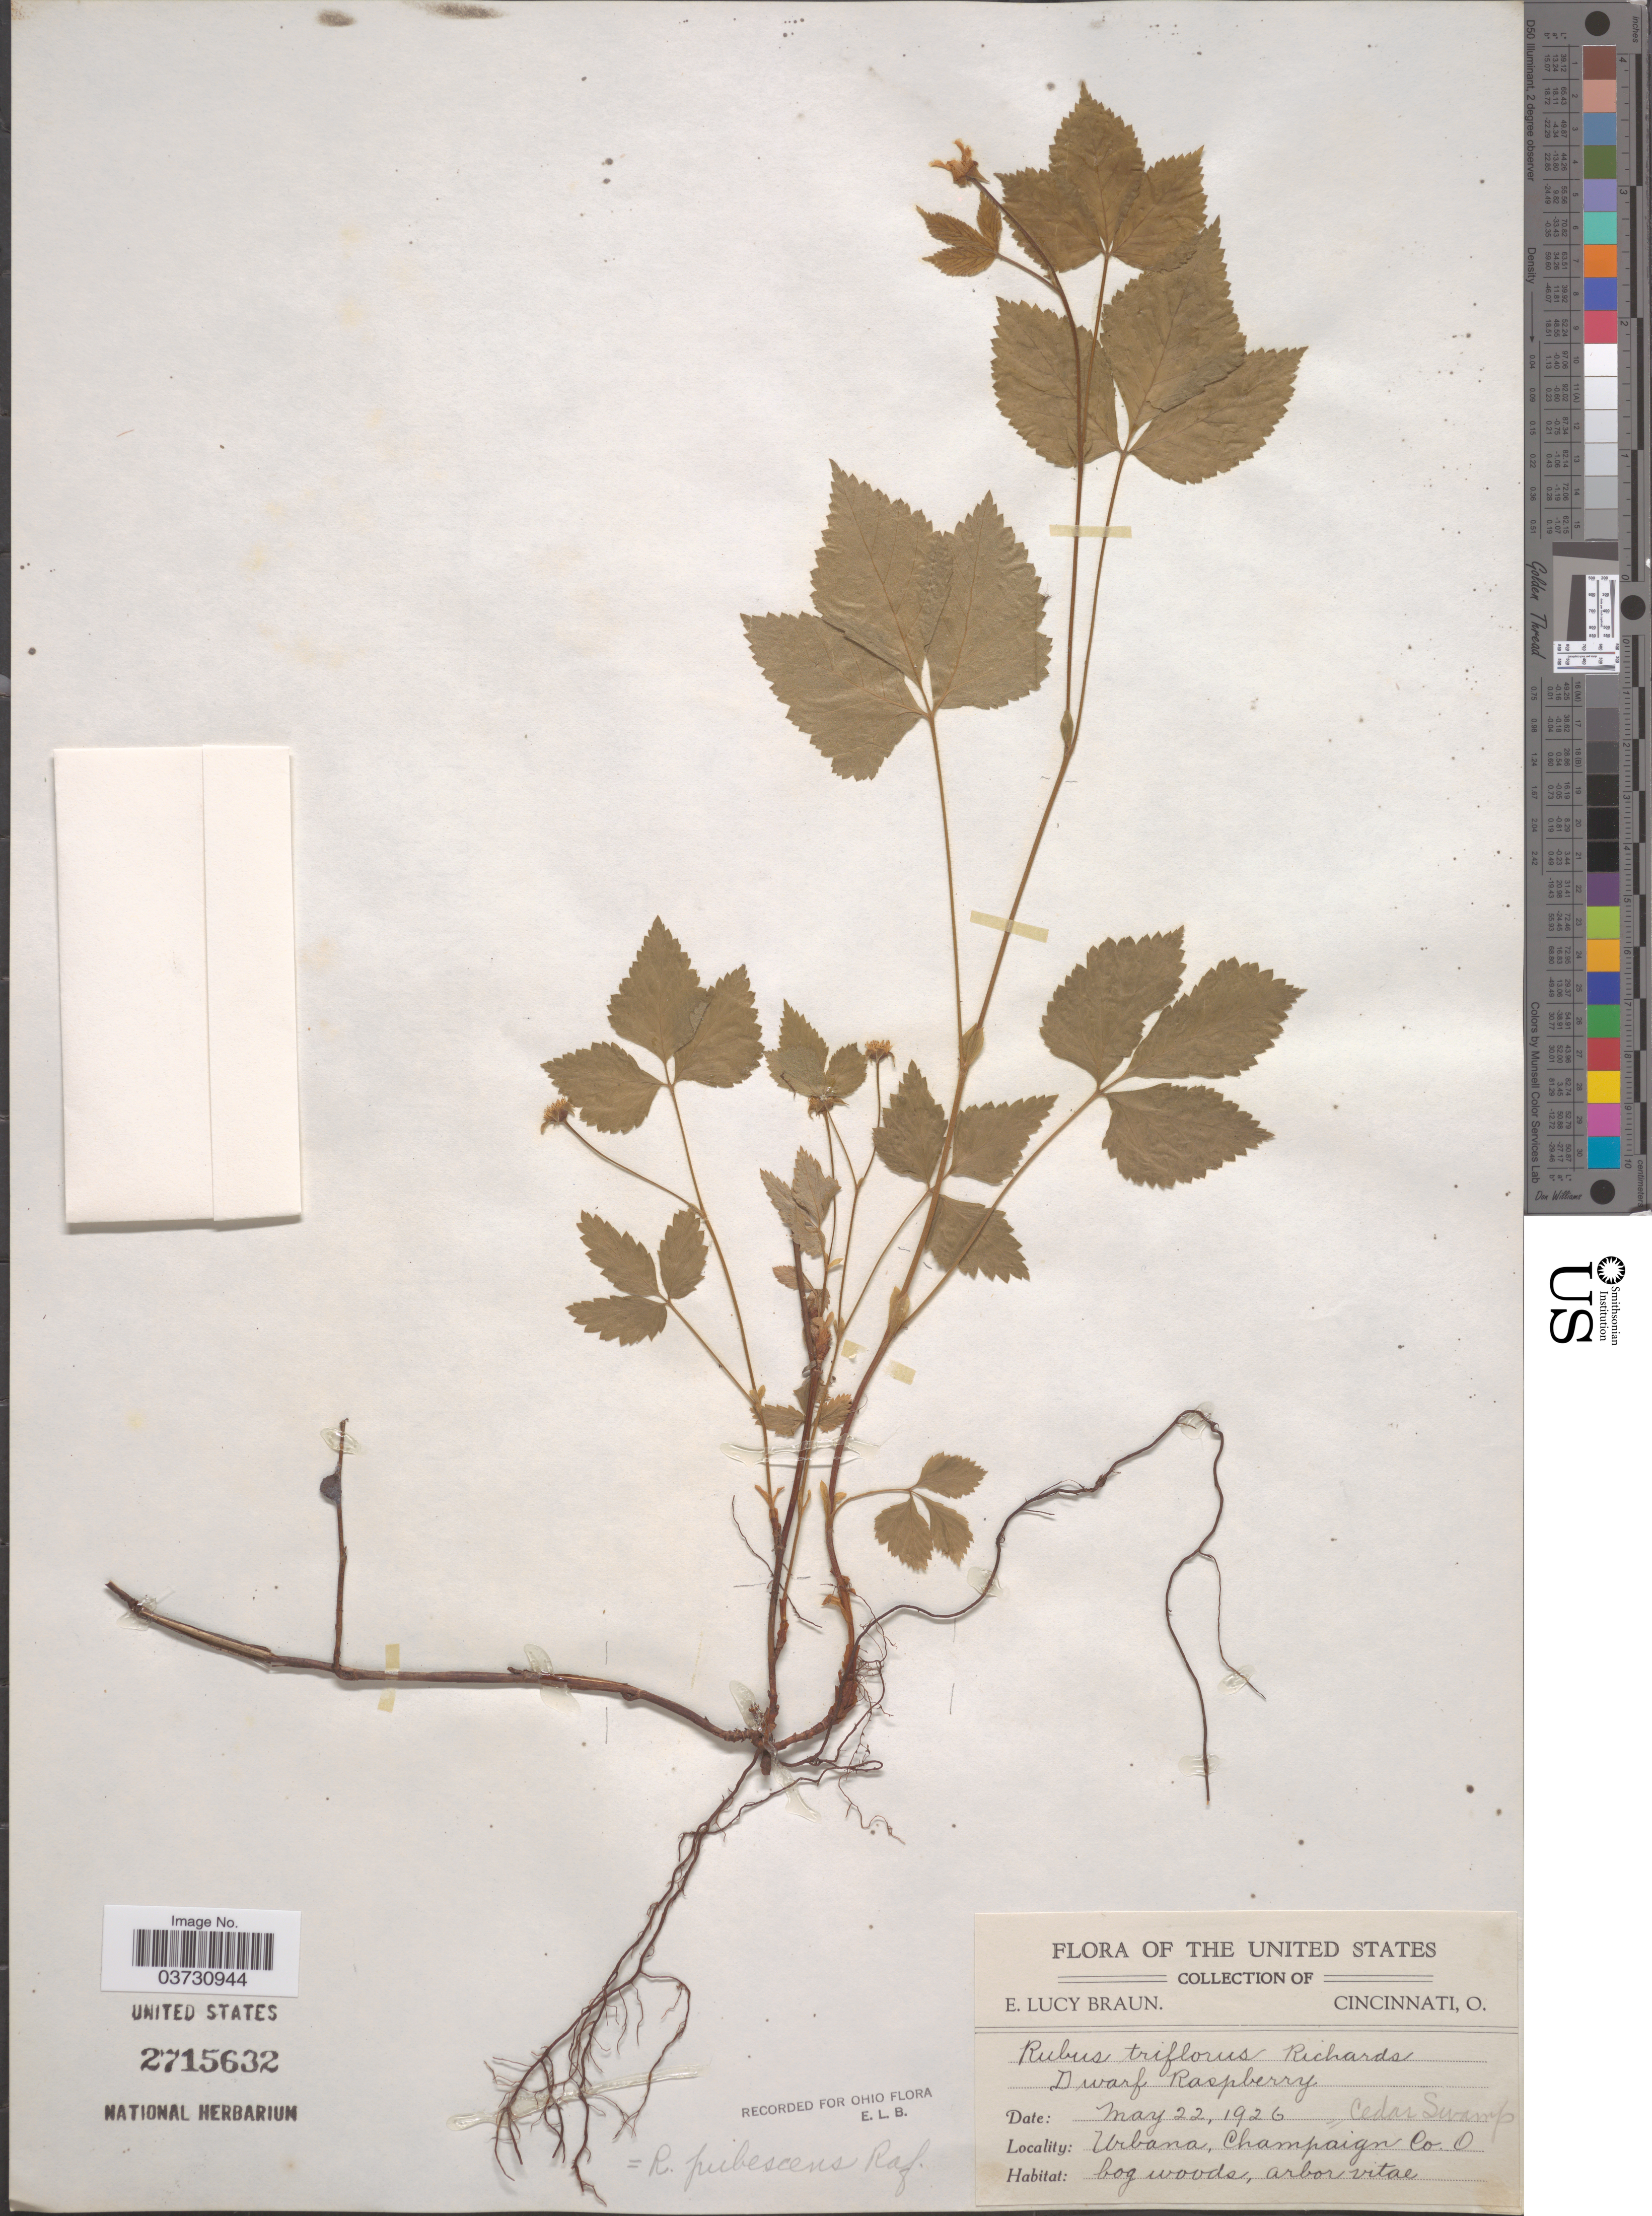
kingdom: Plantae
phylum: Tracheophyta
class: Magnoliopsida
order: Rosales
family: Rosaceae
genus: Rubus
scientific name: Rubus pubescens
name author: Raf.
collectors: E. L. Braun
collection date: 1926-05-22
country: United States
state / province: Ohio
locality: Urbana, Champaign Co.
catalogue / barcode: US 2715632